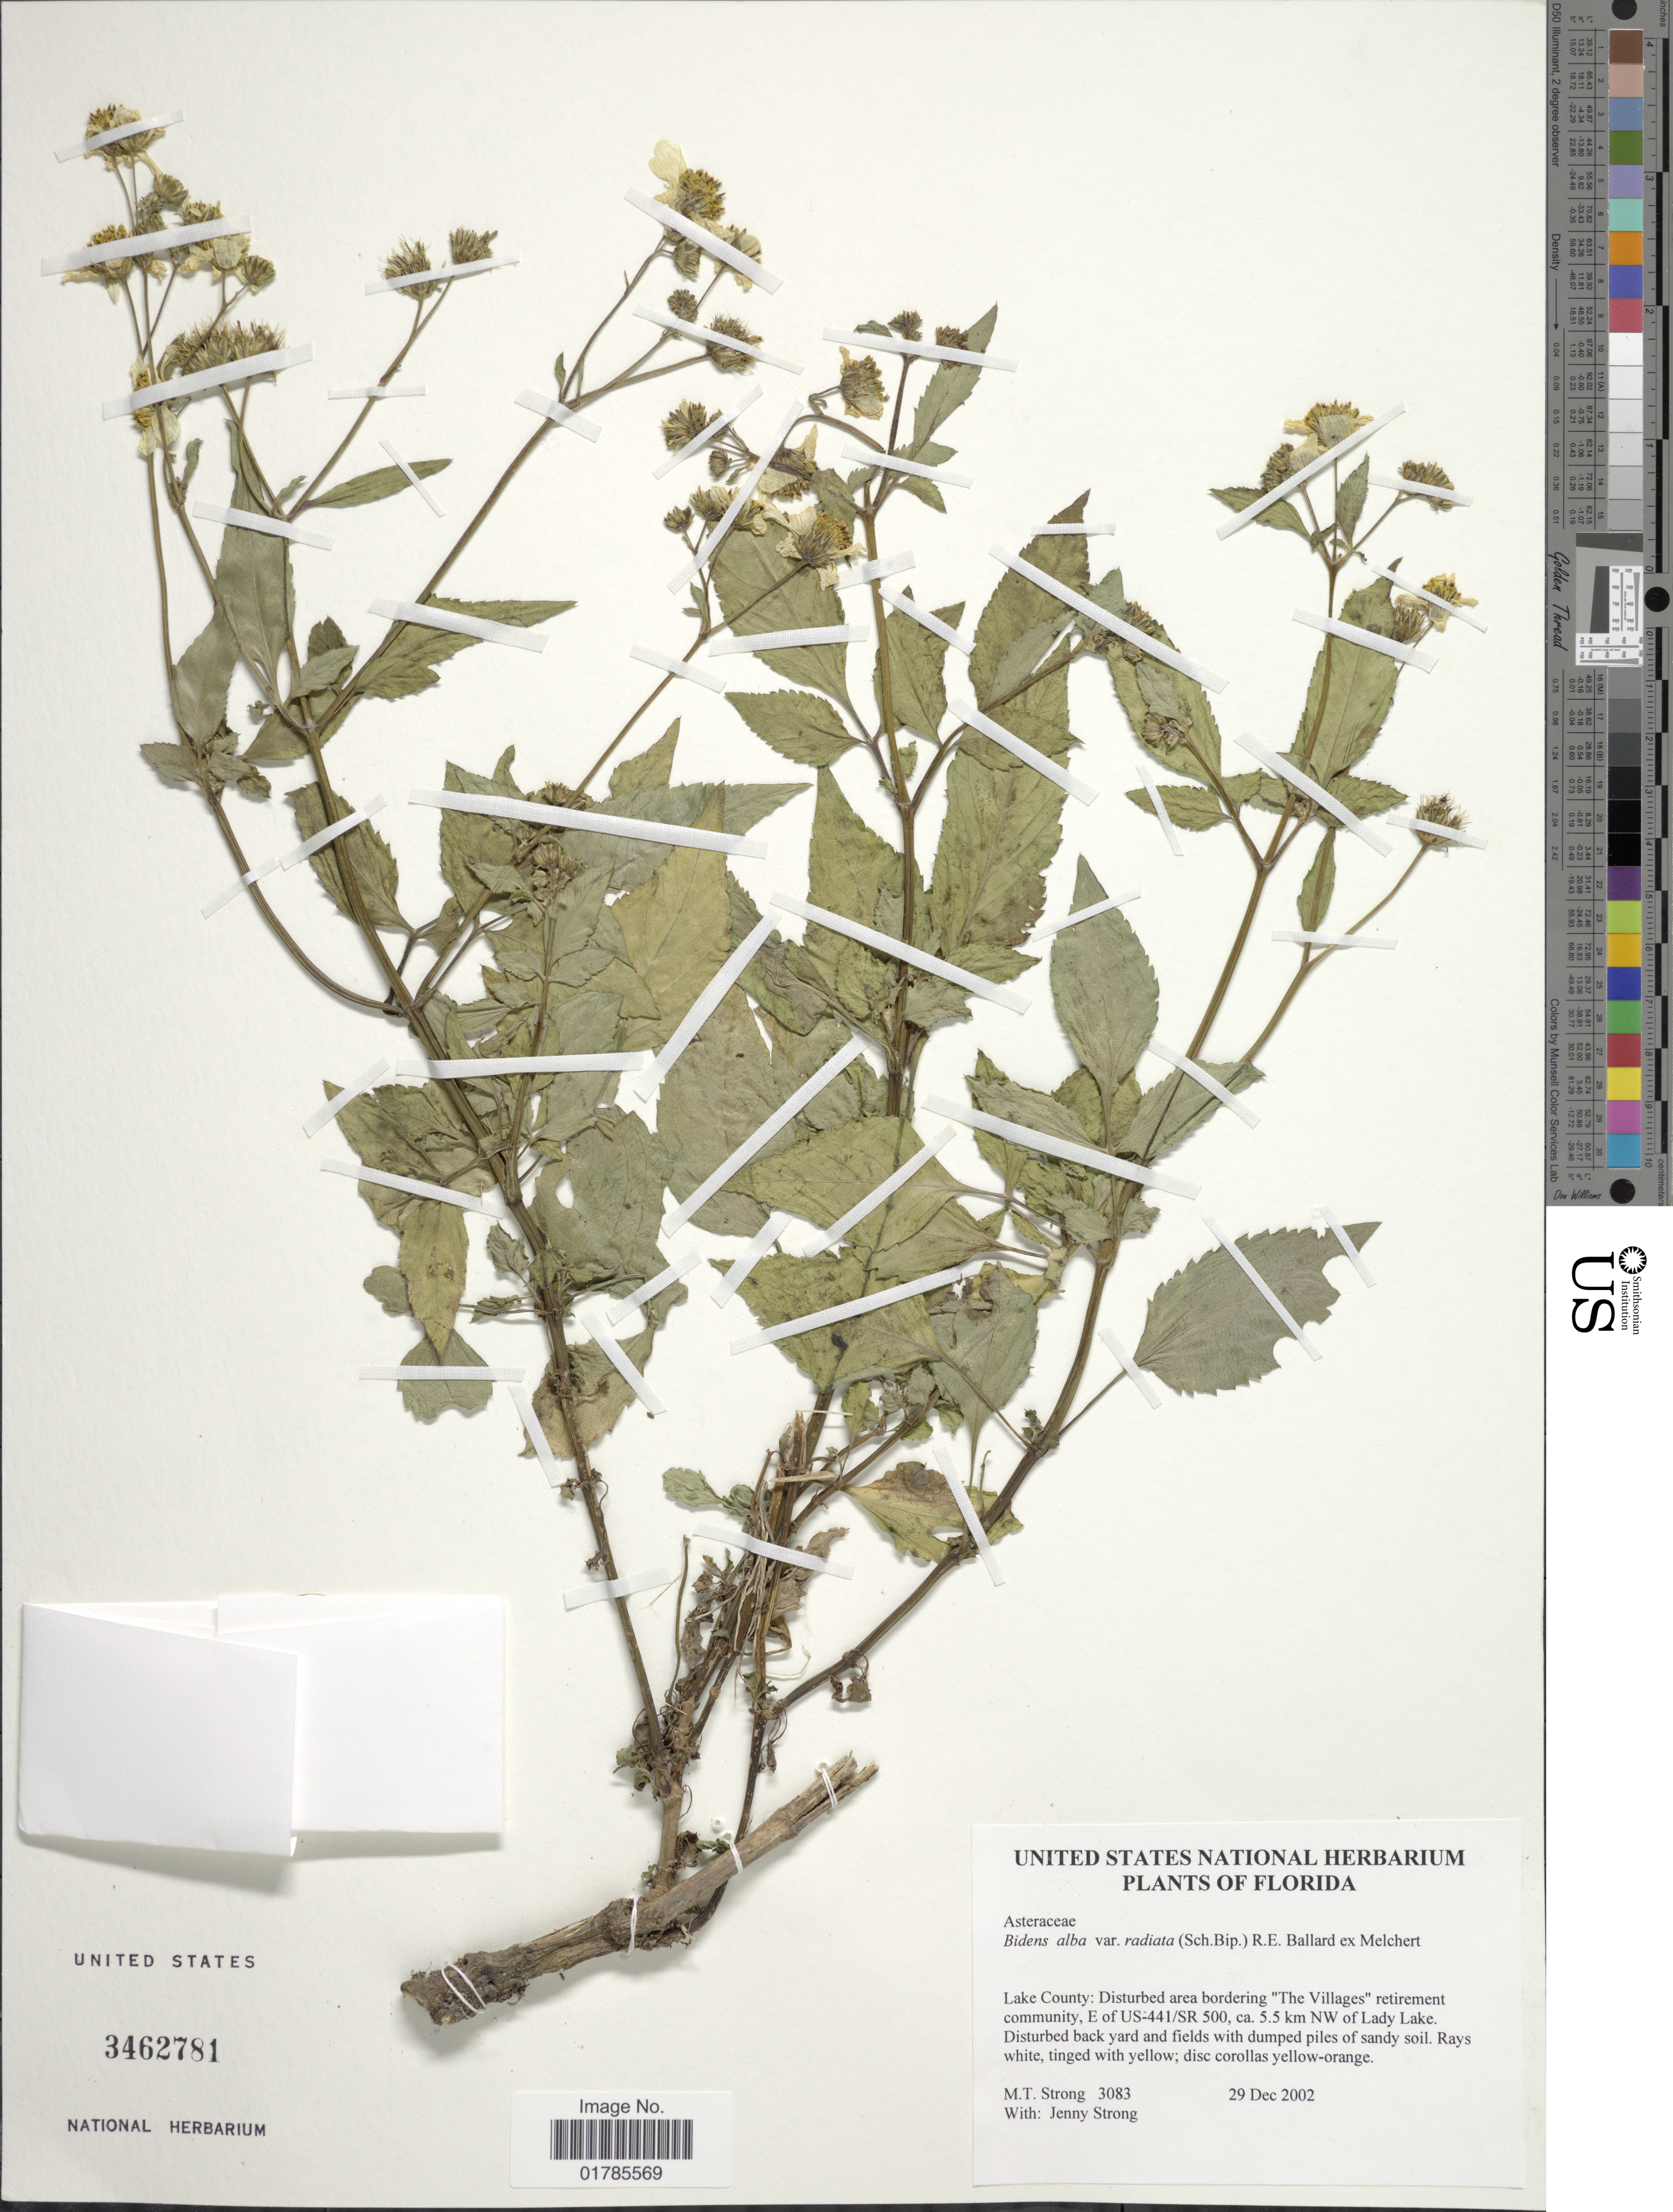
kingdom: Plantae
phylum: Tracheophyta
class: Magnoliopsida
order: Asterales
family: Asteraceae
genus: Bidens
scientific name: Bidens alba var. radiata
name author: (Sch. Bip.) R.E. Ballard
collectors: M. T. Strong & J. L. Strong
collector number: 3083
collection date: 2002-12-29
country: United States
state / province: Florida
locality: Lake County: Disturbed area bordering "The Villages" retirement vommunity, E of US-441/SR 500, ca. 5.5 km NW of Lady Lake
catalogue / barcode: US 3462781